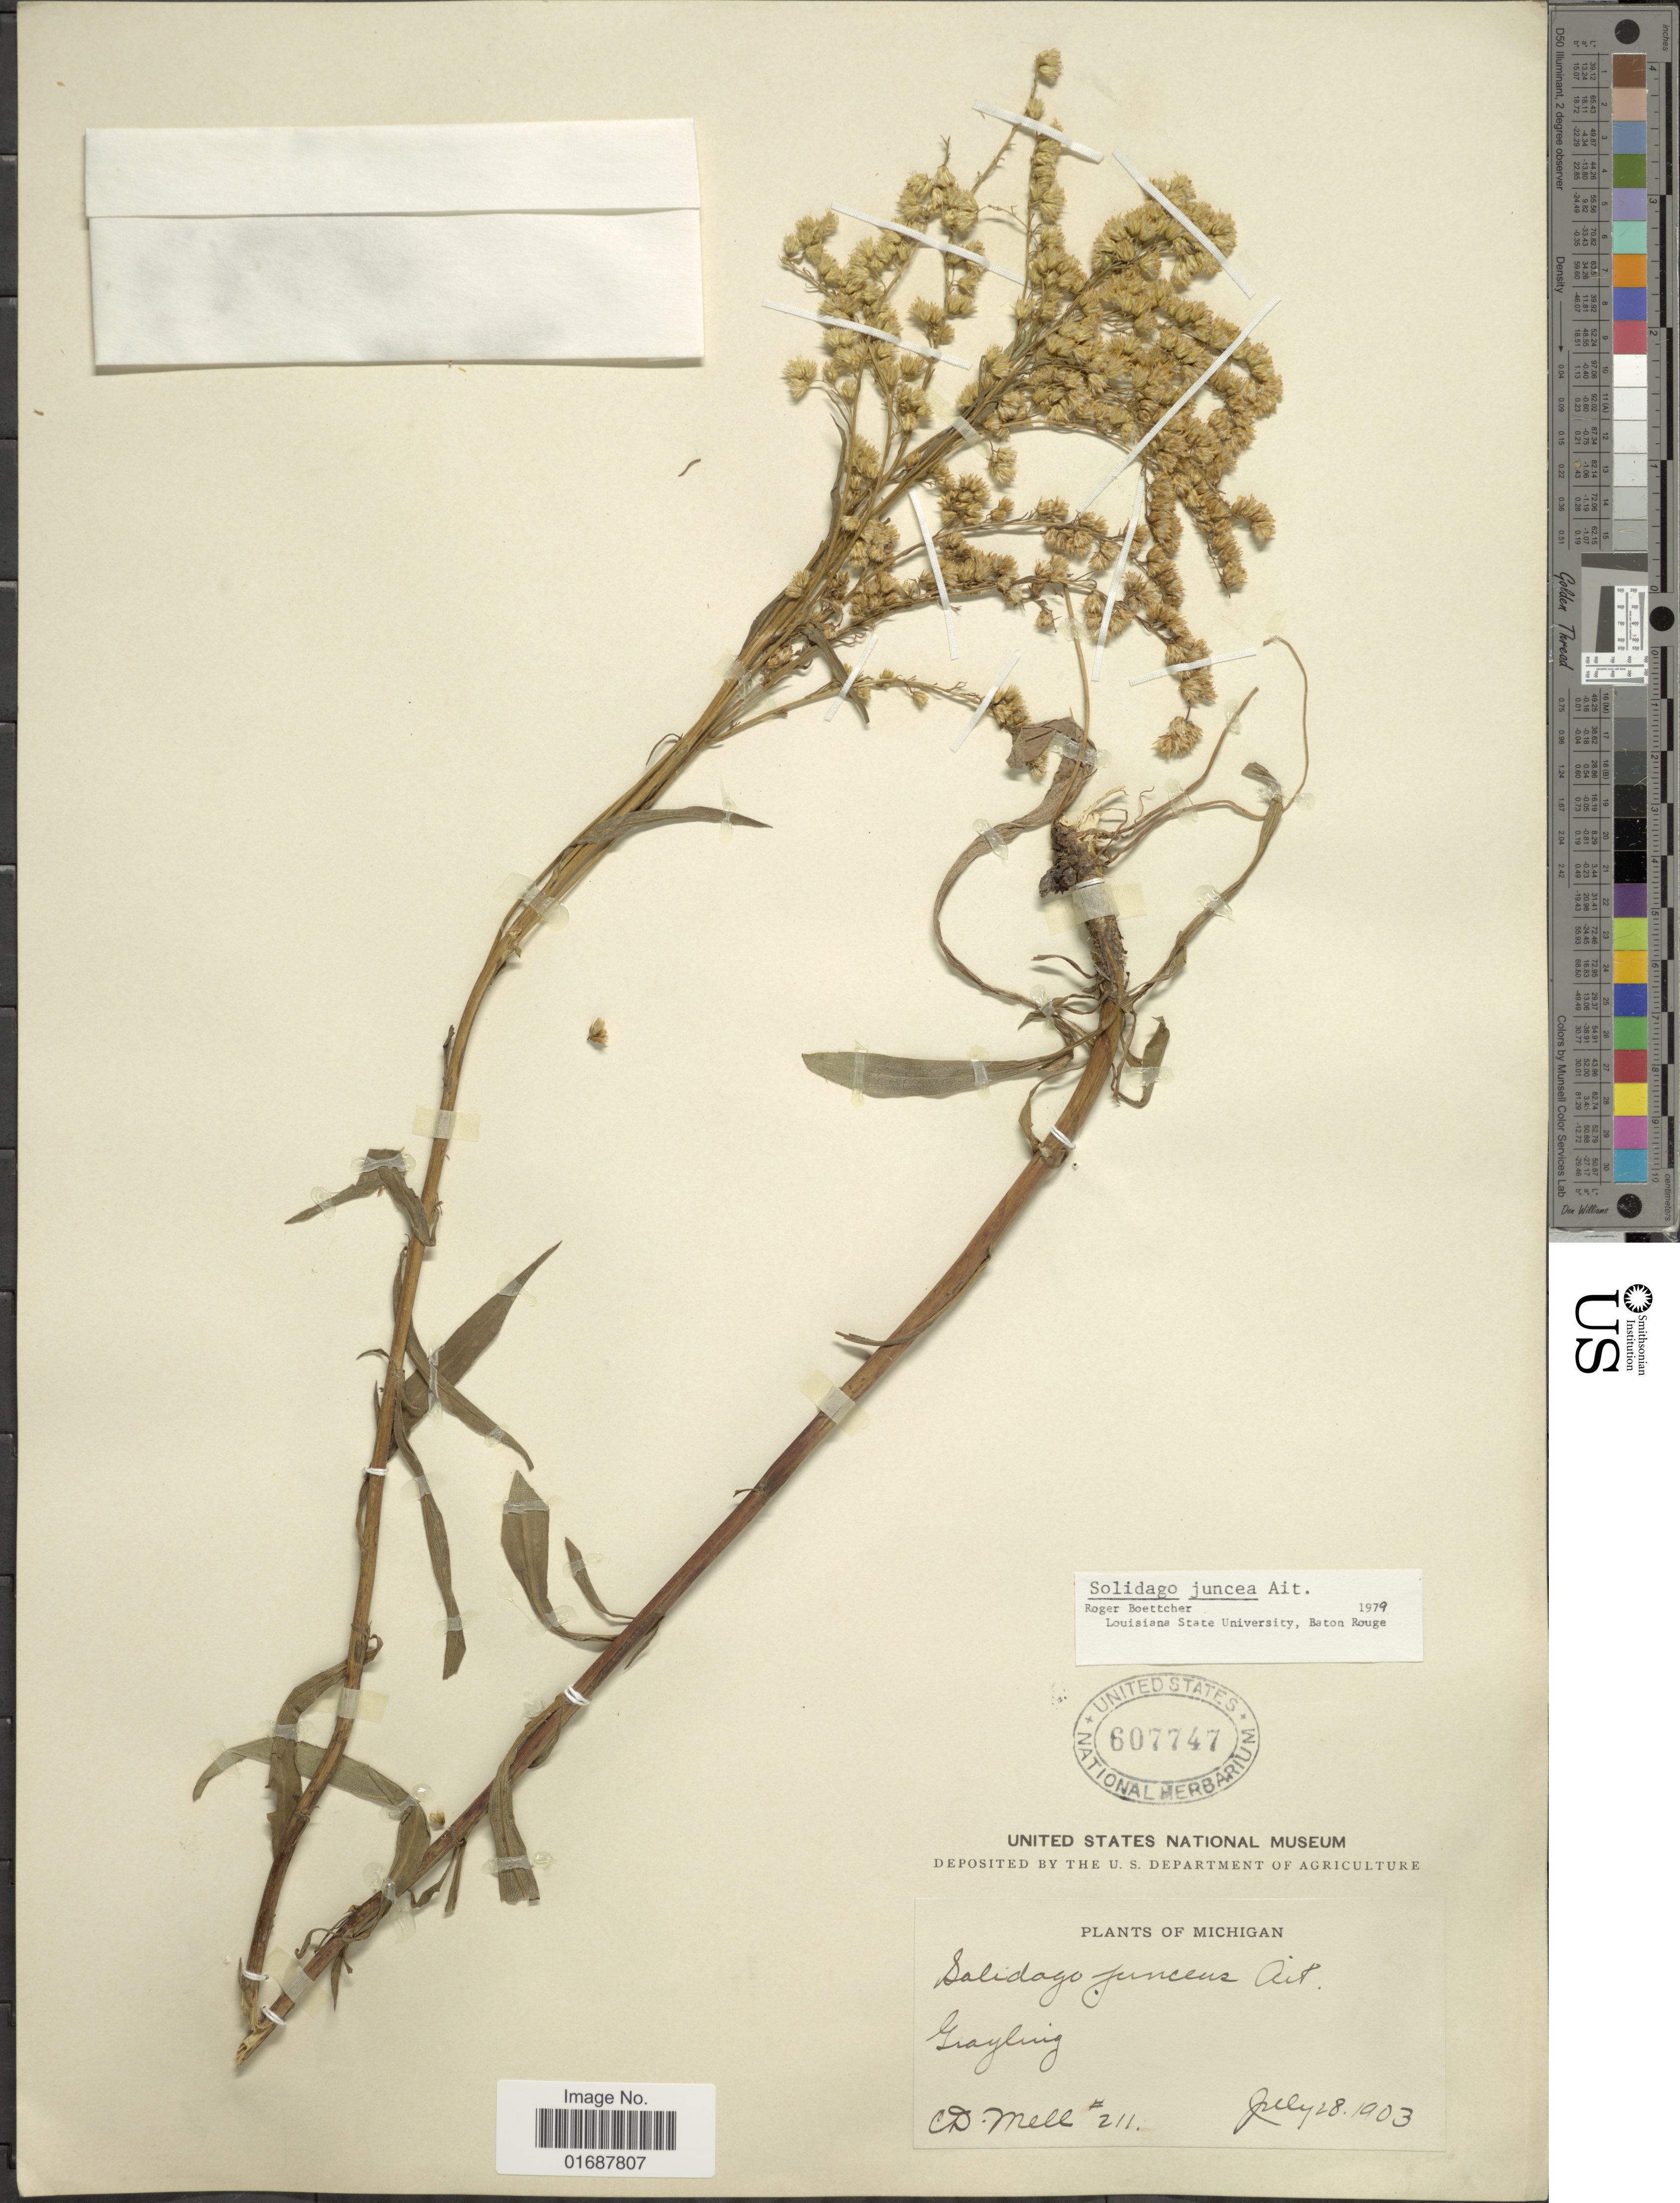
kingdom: Plantae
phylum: Tracheophyta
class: Magnoliopsida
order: Asterales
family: Asteraceae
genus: Solidago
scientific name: Solidago juncea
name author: Aiton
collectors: C. D. Mell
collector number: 211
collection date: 1903-07-28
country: United States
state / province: Michigan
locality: Grayling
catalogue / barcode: US 607747